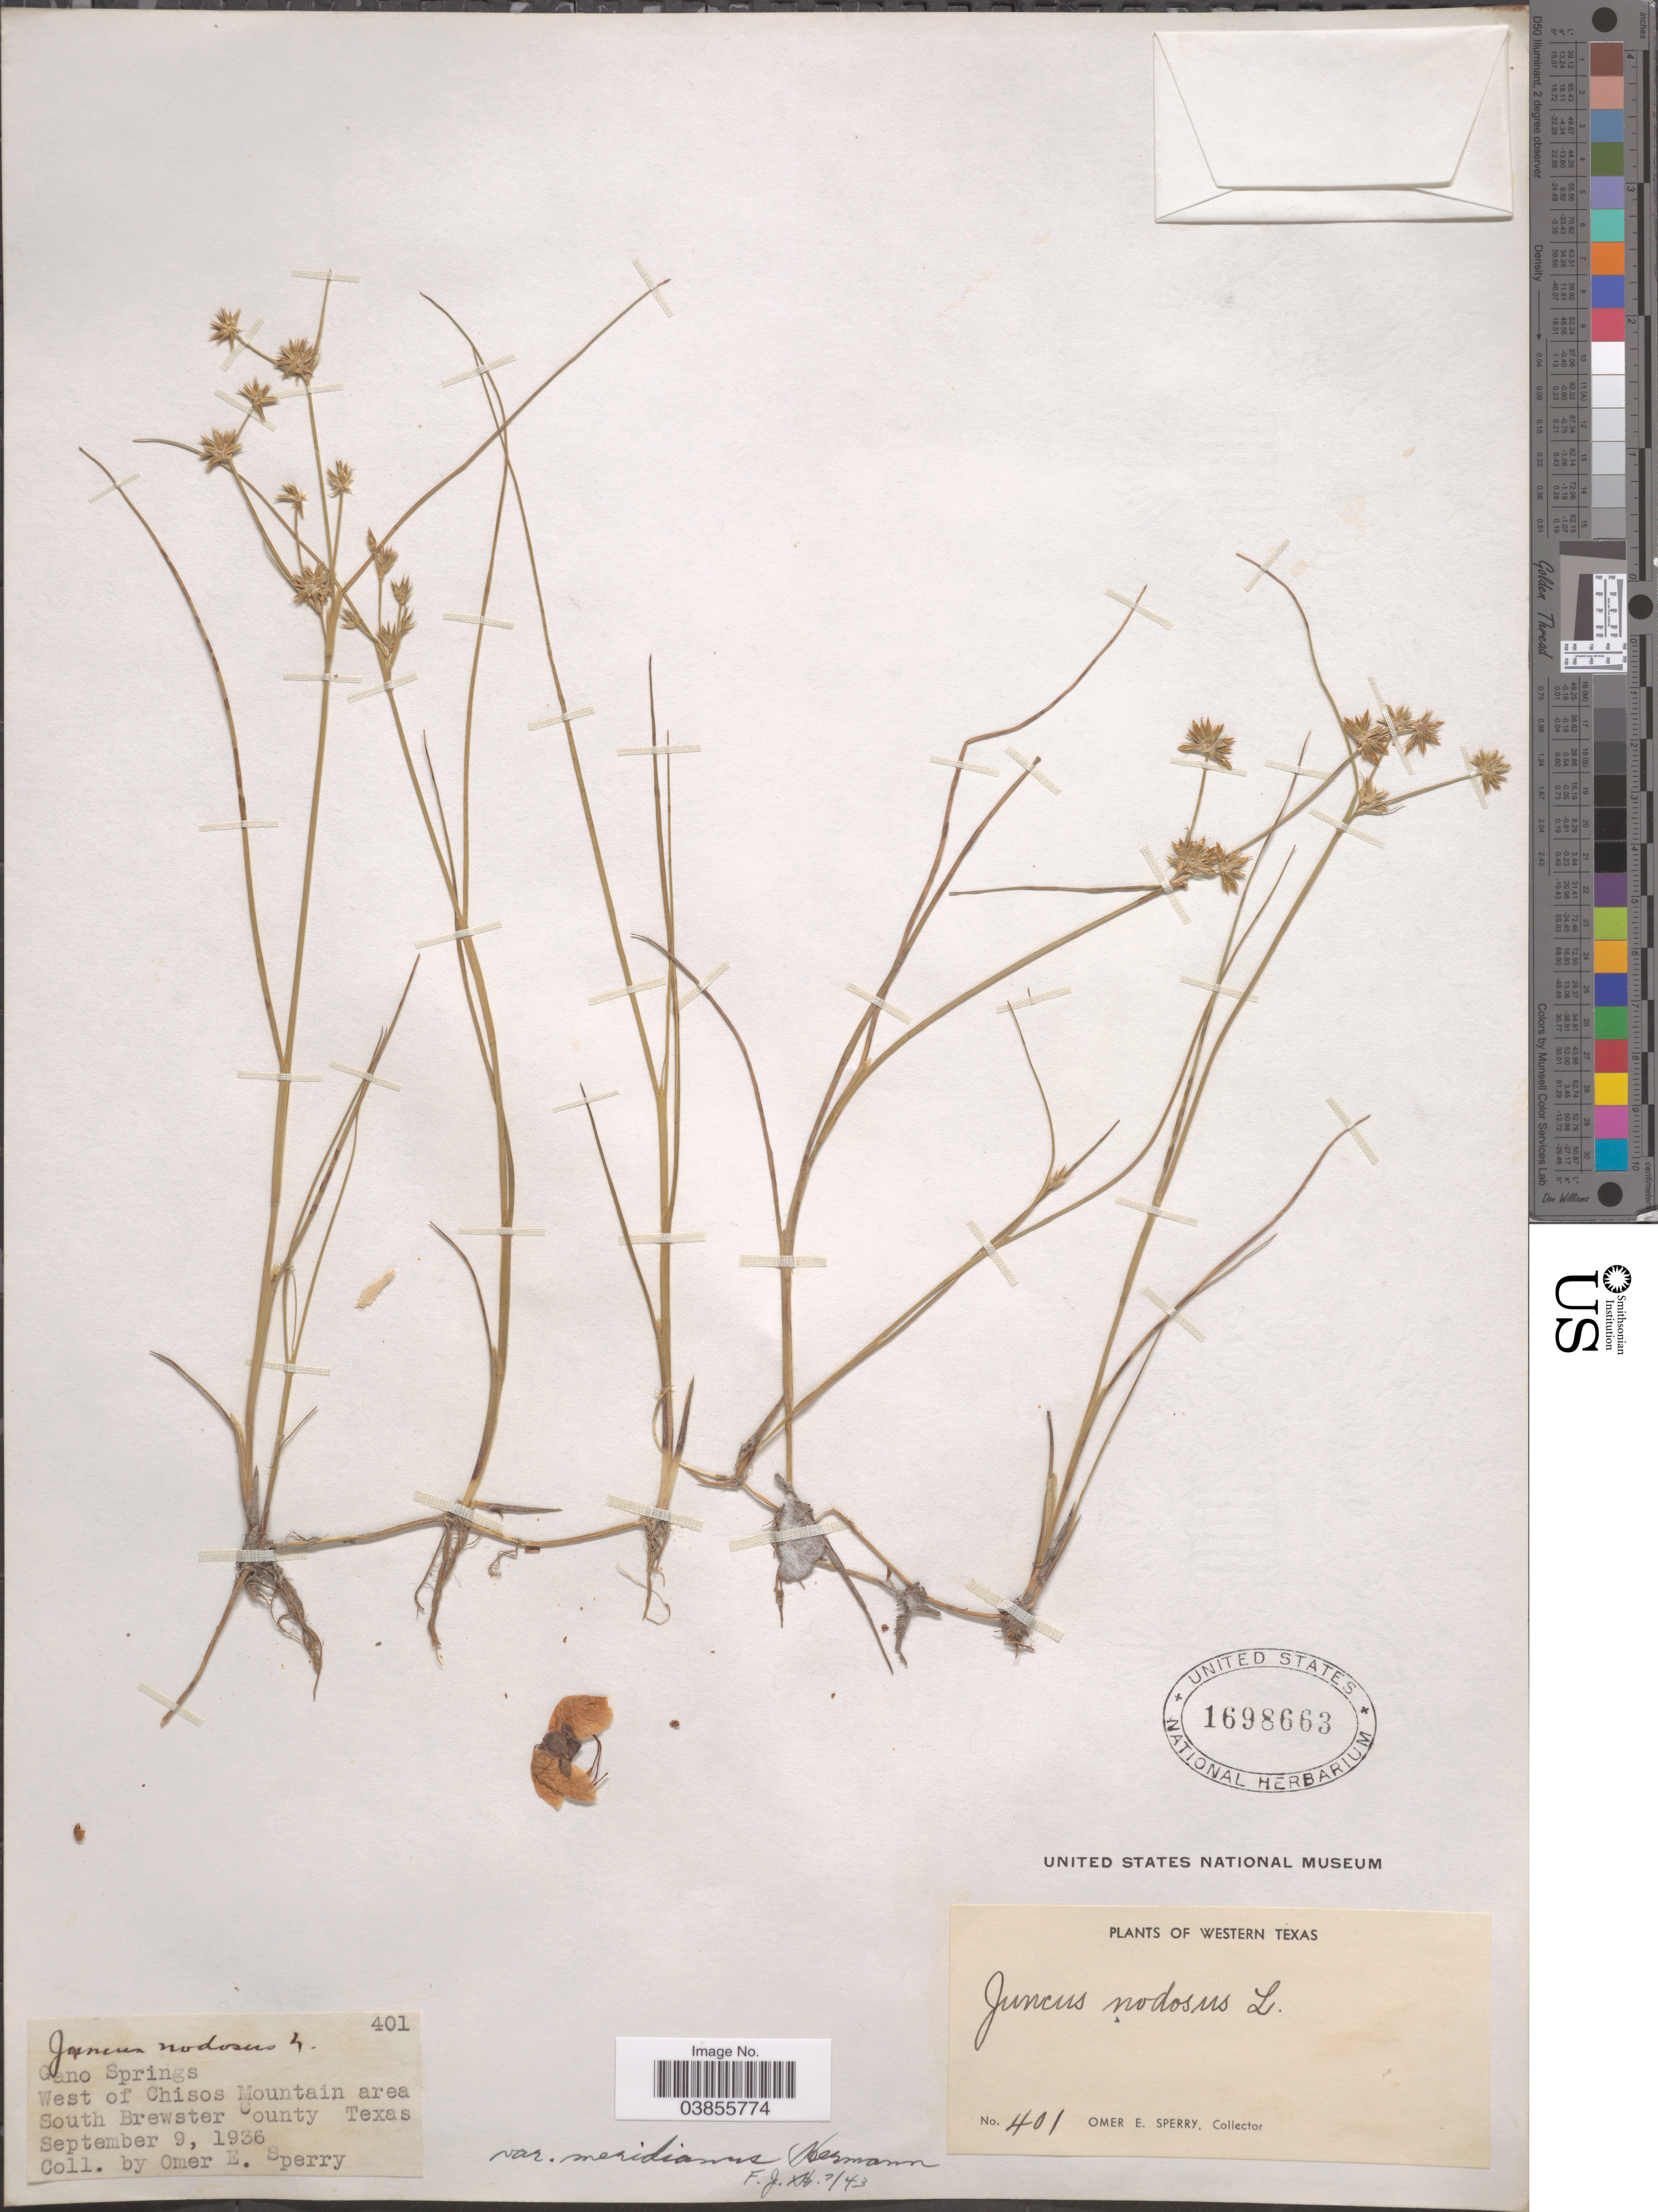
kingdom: Plantae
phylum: Tracheophyta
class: Liliopsida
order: Poales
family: Juncaceae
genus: Juncus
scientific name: Juncus nodosus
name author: L.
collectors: O. E. Sperry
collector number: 401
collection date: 1936-09-09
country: United States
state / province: Texas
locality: Gano Springs. West of Chisos Mountain area, South Brewster County. Western Texas.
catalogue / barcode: US 1698663